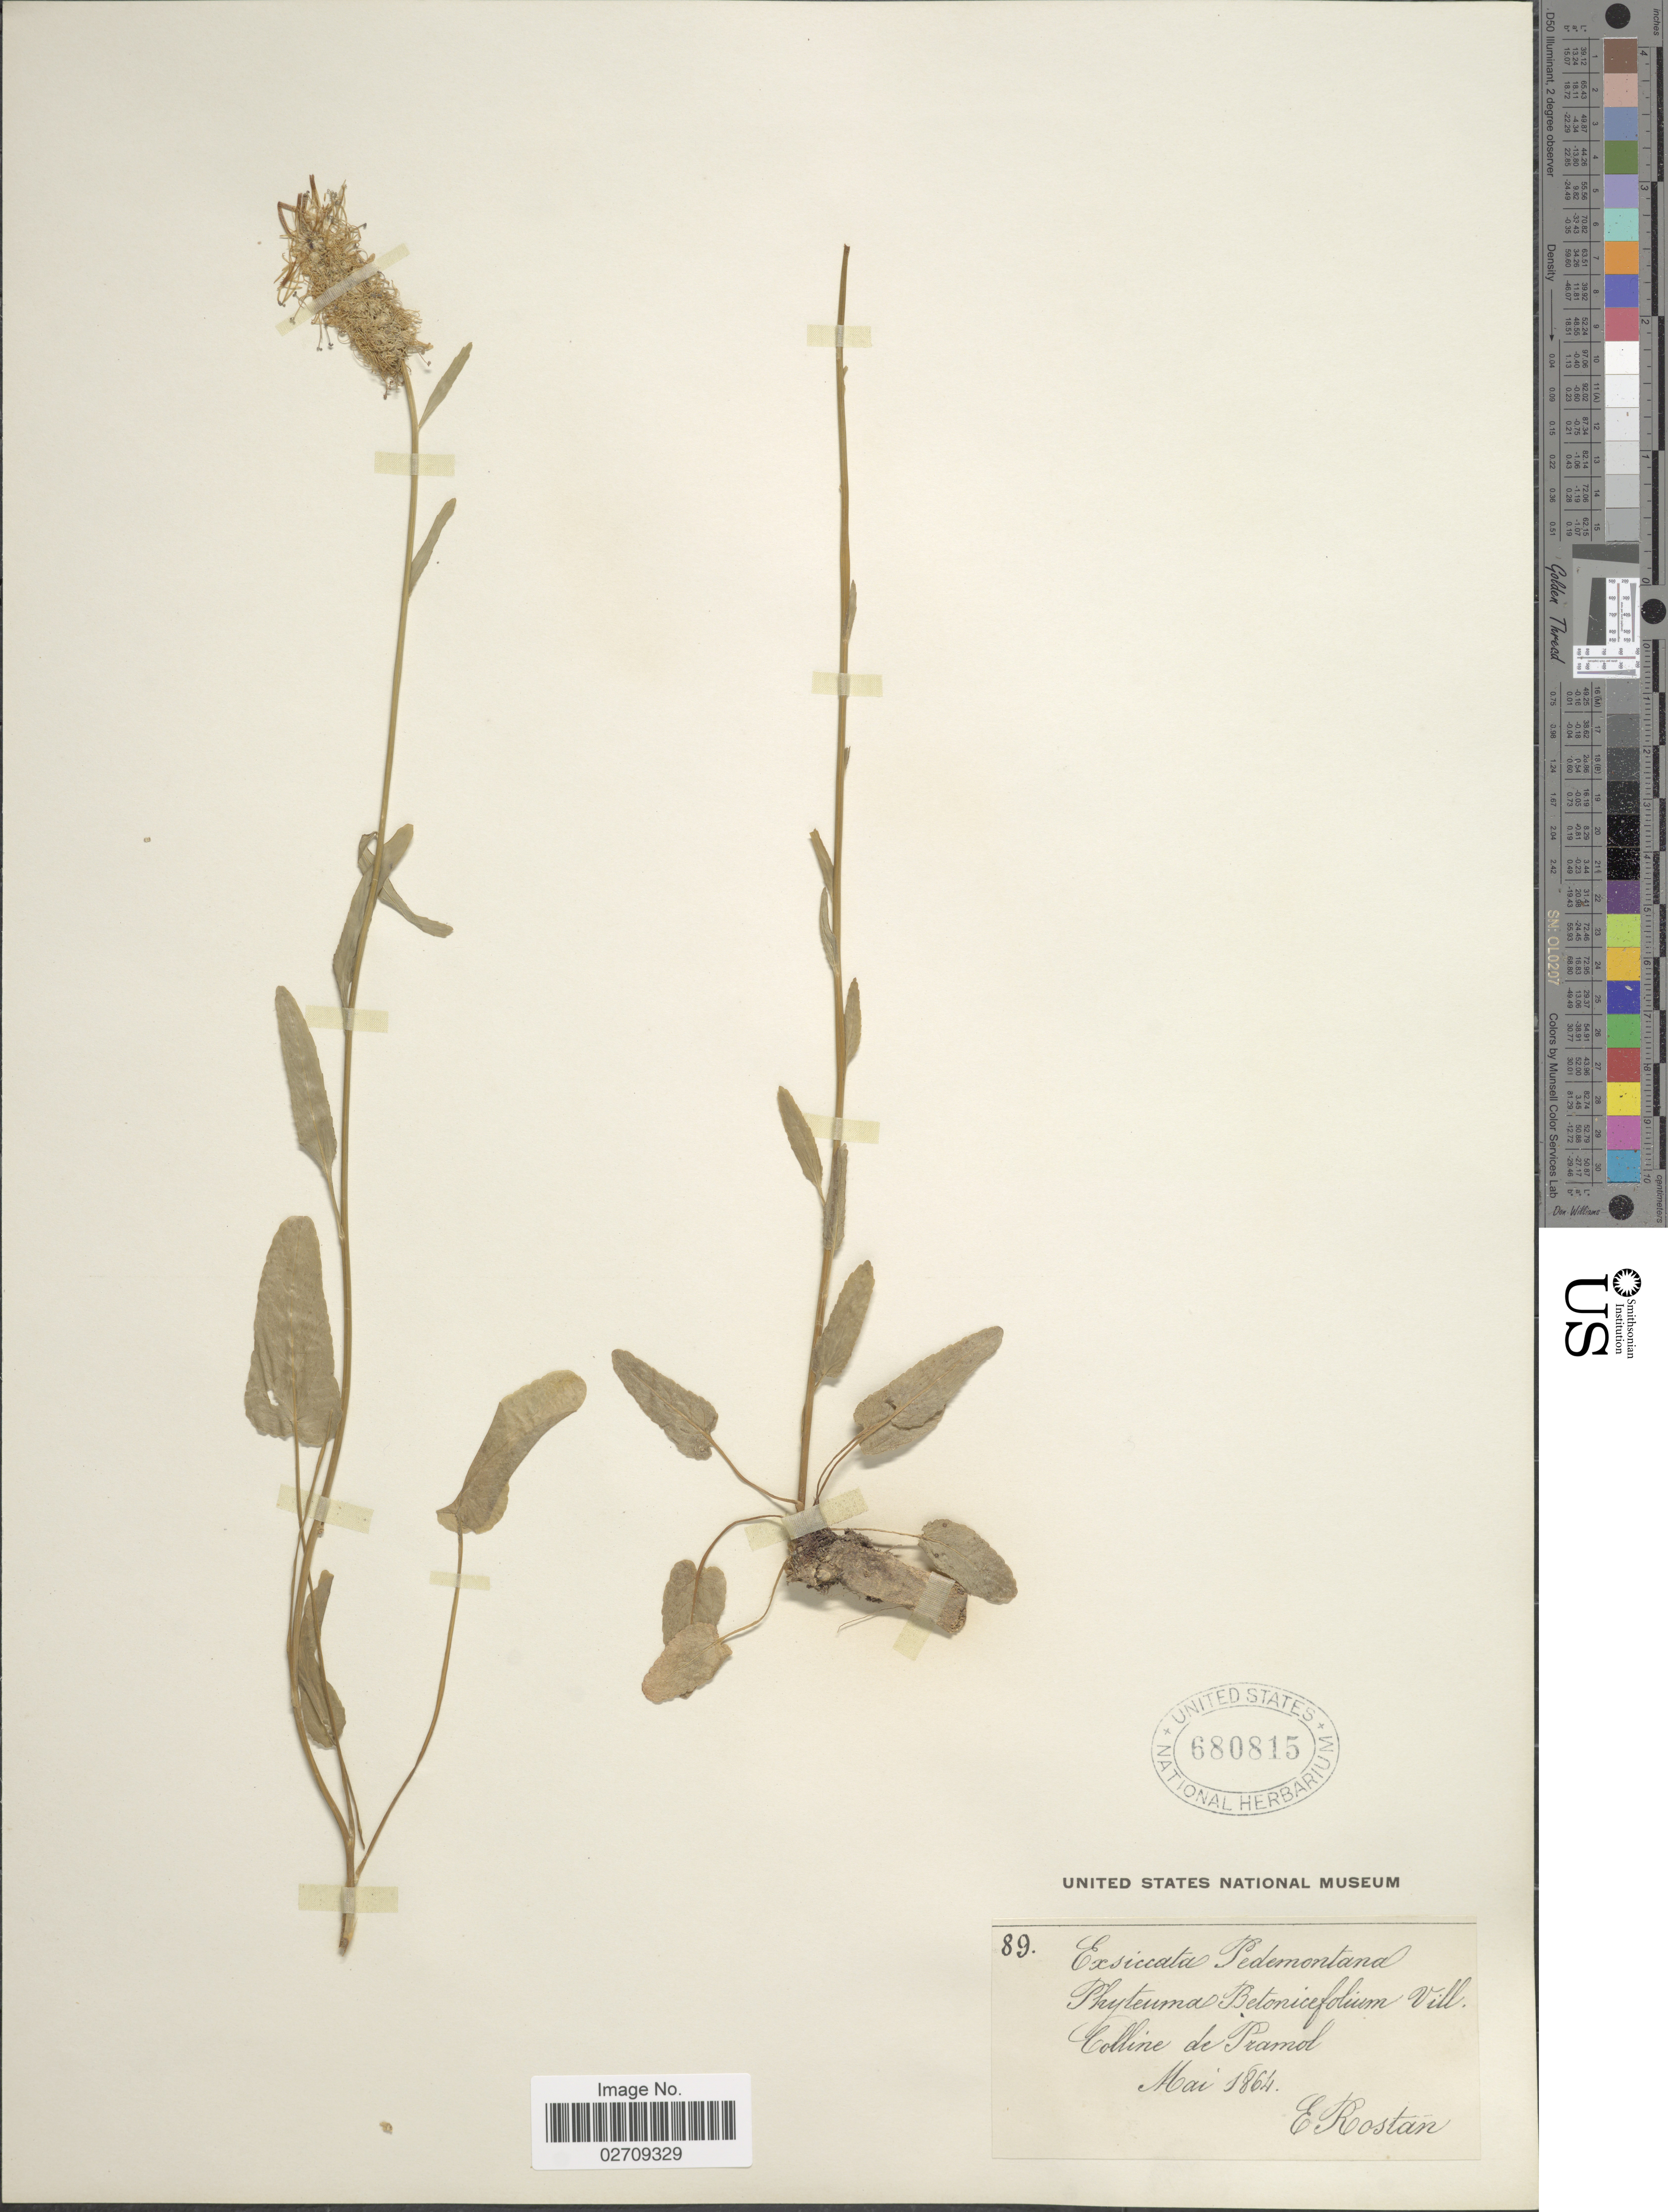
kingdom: Plantae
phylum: Tracheophyta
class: Magnoliopsida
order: Asterales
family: Campanulaceae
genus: Phyteuma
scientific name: Phyteuma betonicifolium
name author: Vill.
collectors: E. Rostan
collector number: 89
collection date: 1864-05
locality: Colline de Pramol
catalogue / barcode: US 680815